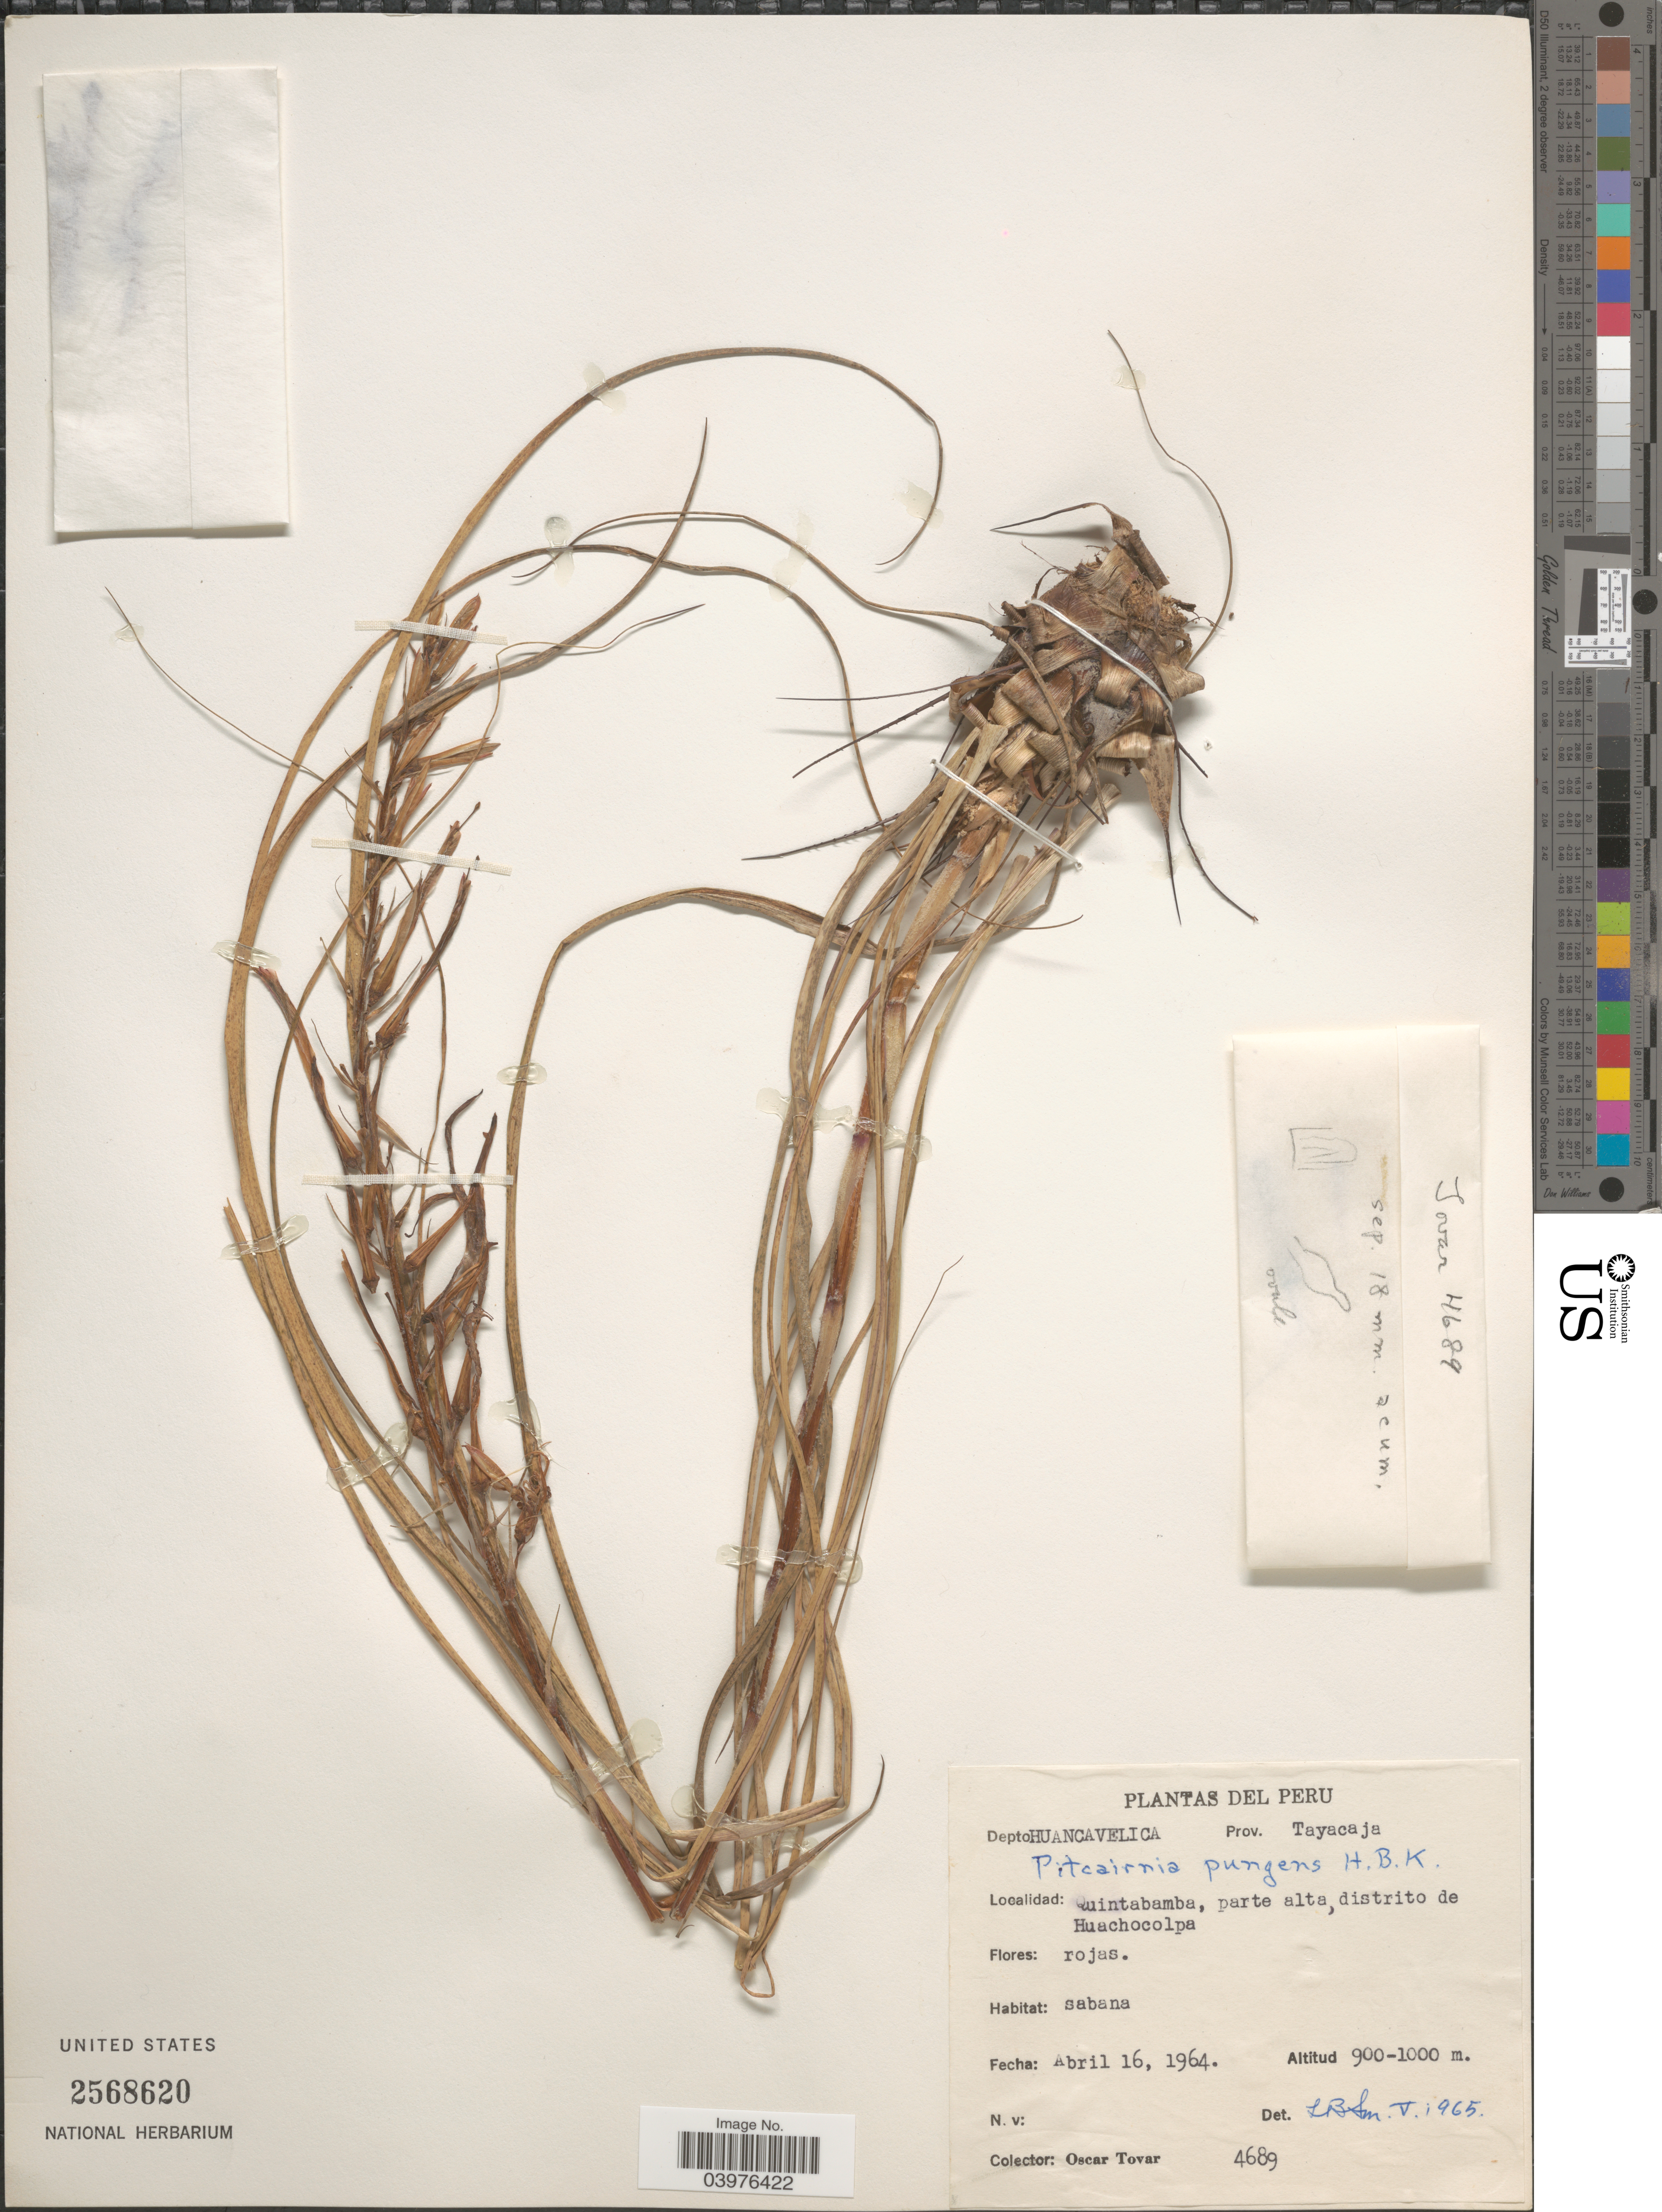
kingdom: Plantae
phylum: Tracheophyta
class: Liliopsida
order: Poales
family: Bromeliaceae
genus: Pitcairnia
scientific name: Pitcairnia pungens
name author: Kunth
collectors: Ó. Tovar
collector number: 4689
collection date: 1964-04-16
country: Peru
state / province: Huancavelica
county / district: Tayacaja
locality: Depto. Huancavelica. Prov. Tayacaja. Quintabamba, parte alta, distrito de Huachocolpa.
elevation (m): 900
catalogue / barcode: US 2568620